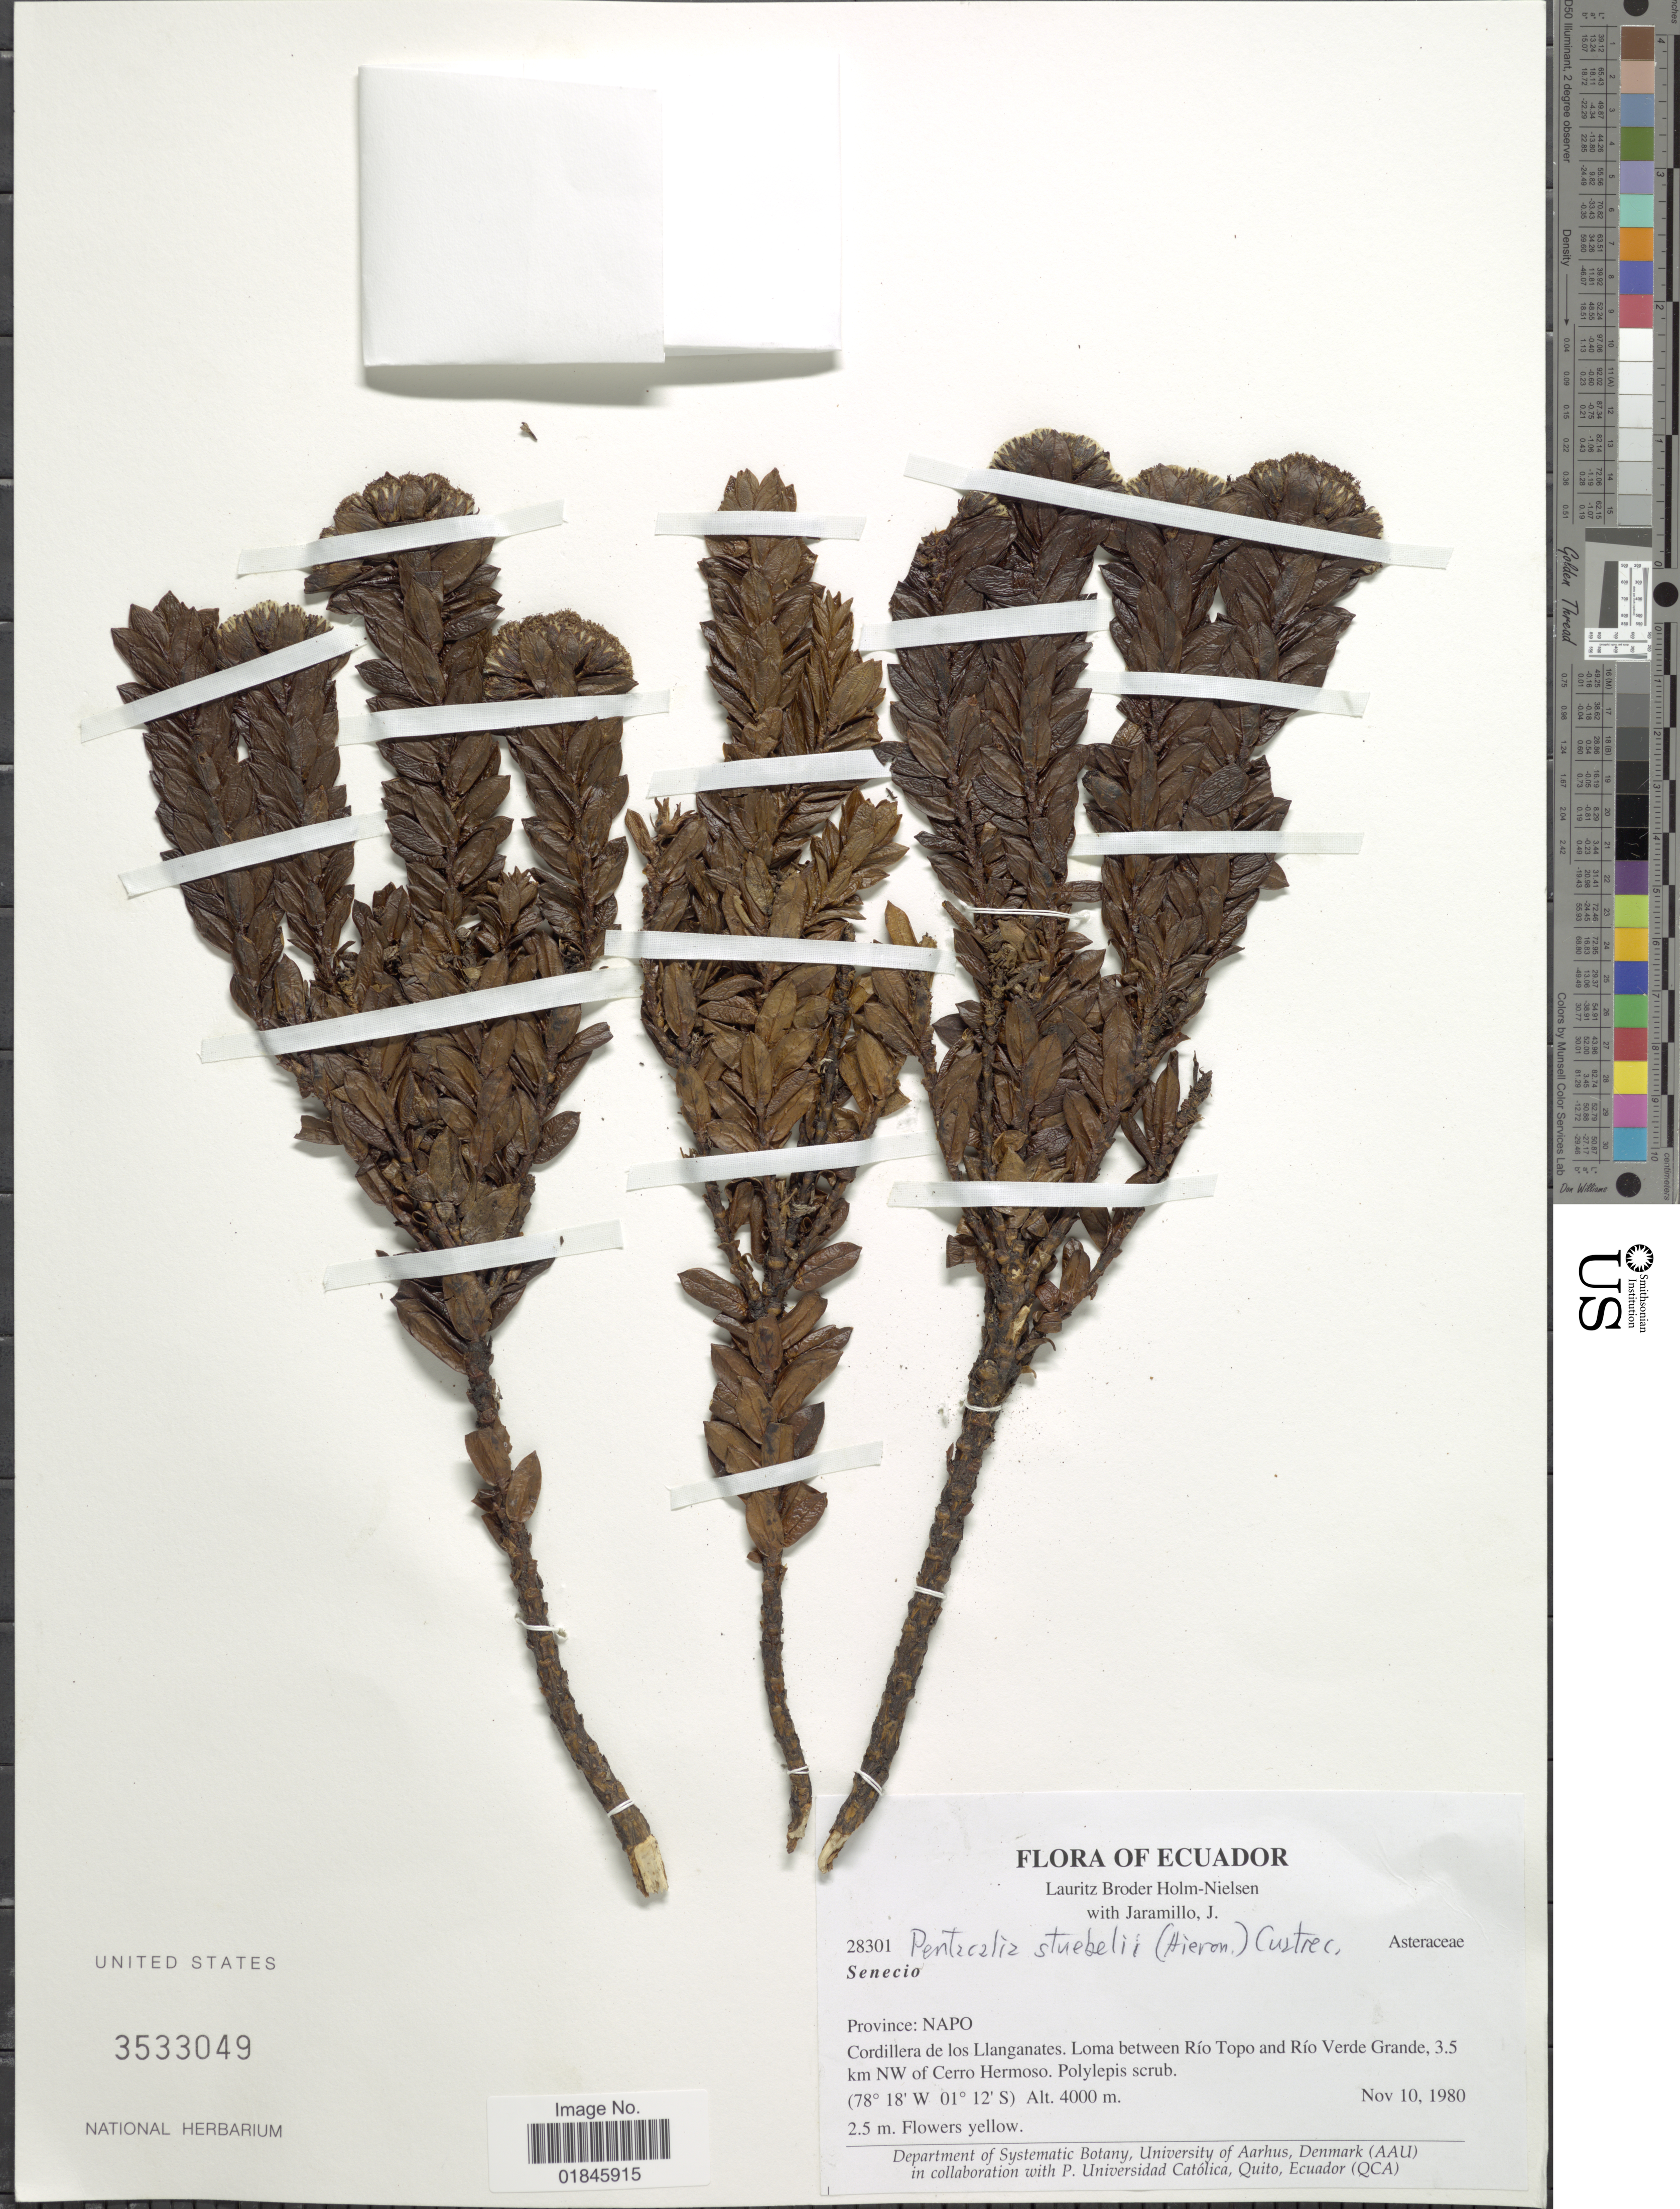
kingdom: Plantae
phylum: Tracheophyta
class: Magnoliopsida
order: Asterales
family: Asteraceae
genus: Pentacalia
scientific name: Pentacalia steubelii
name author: (Hieron.) Cuatrec.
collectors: L. B. Holm-Nielsen & J. Jaramillo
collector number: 28301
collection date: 1980-11-10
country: Ecuador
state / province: Napo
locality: Province: Napo. Cordillera de los Llanganates. Loma between Río Topo and Río Verde Grande, 3.5 km NW of Cerro Hermoso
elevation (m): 4000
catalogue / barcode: US 3533049